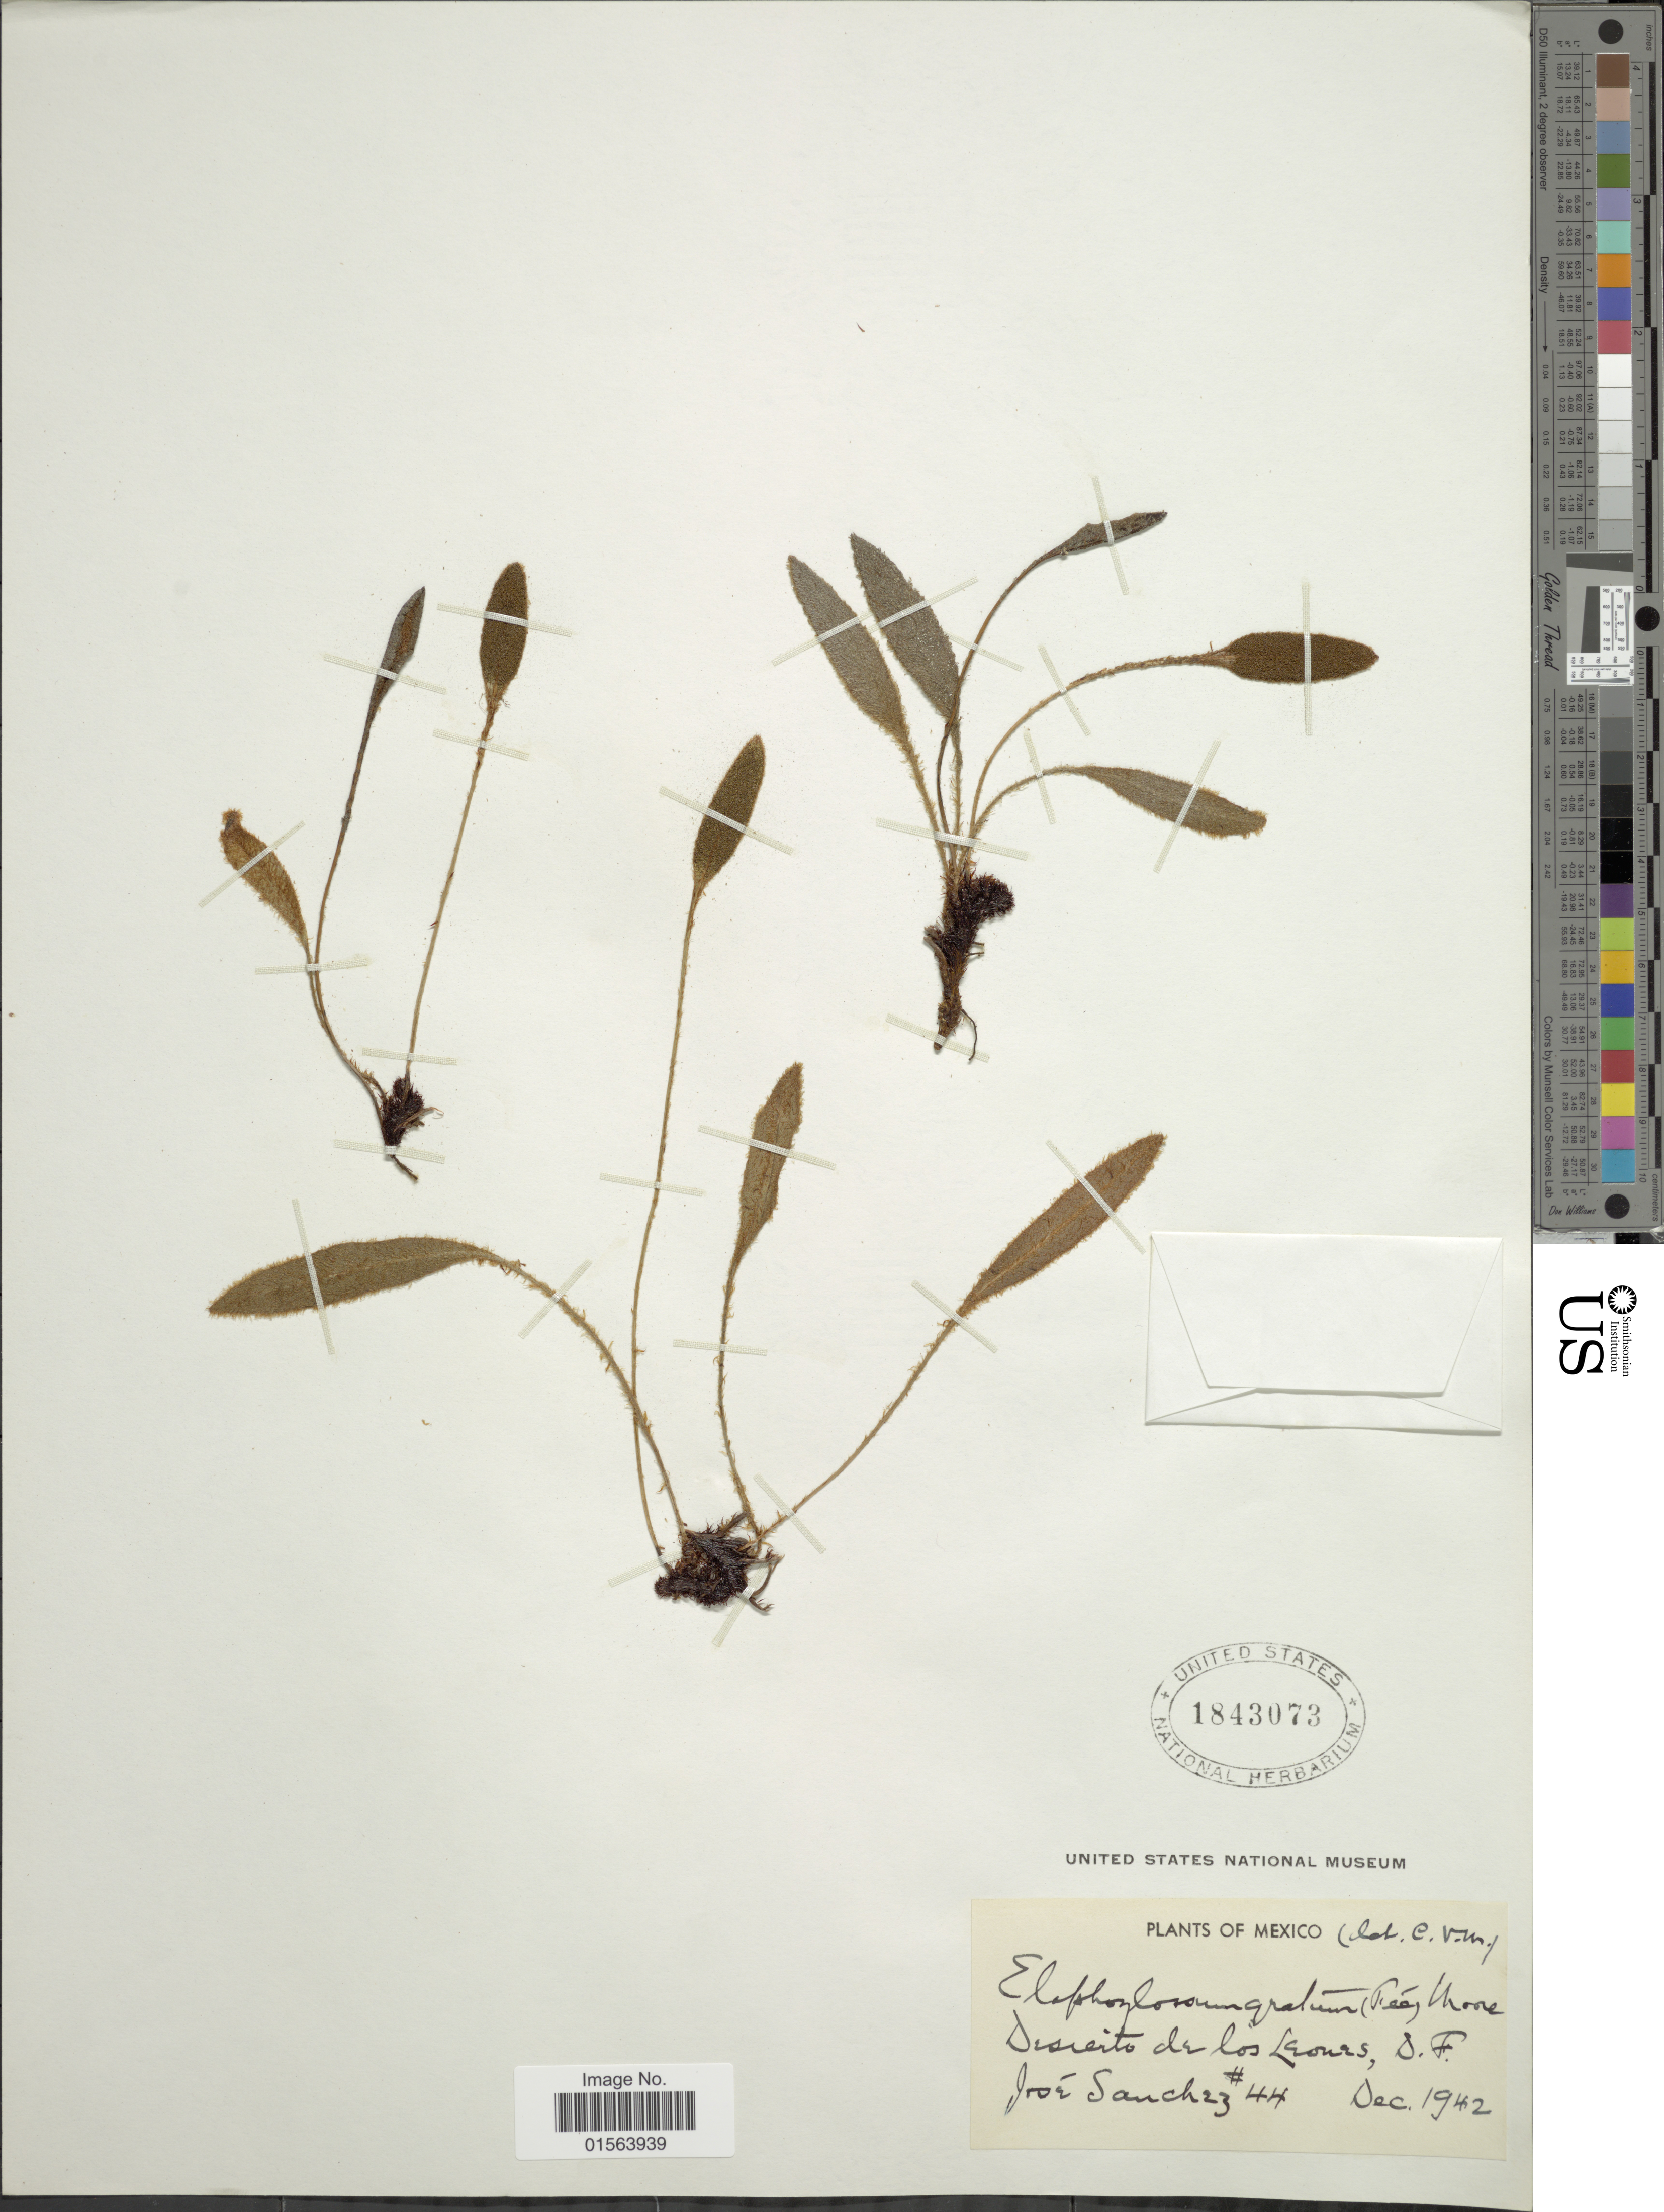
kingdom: Plantae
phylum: Tracheophyta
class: Polypodiopsida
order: Polypodiales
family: Dryopteridaceae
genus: Elaphoglossum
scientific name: Elaphoglossum gratum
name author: (Fée) T. Moore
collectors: J. Sánchez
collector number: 44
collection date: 1942-12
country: Mexico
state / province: Distrito Federal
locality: Desierto de los Leones, D. F.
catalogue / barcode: US 1843073